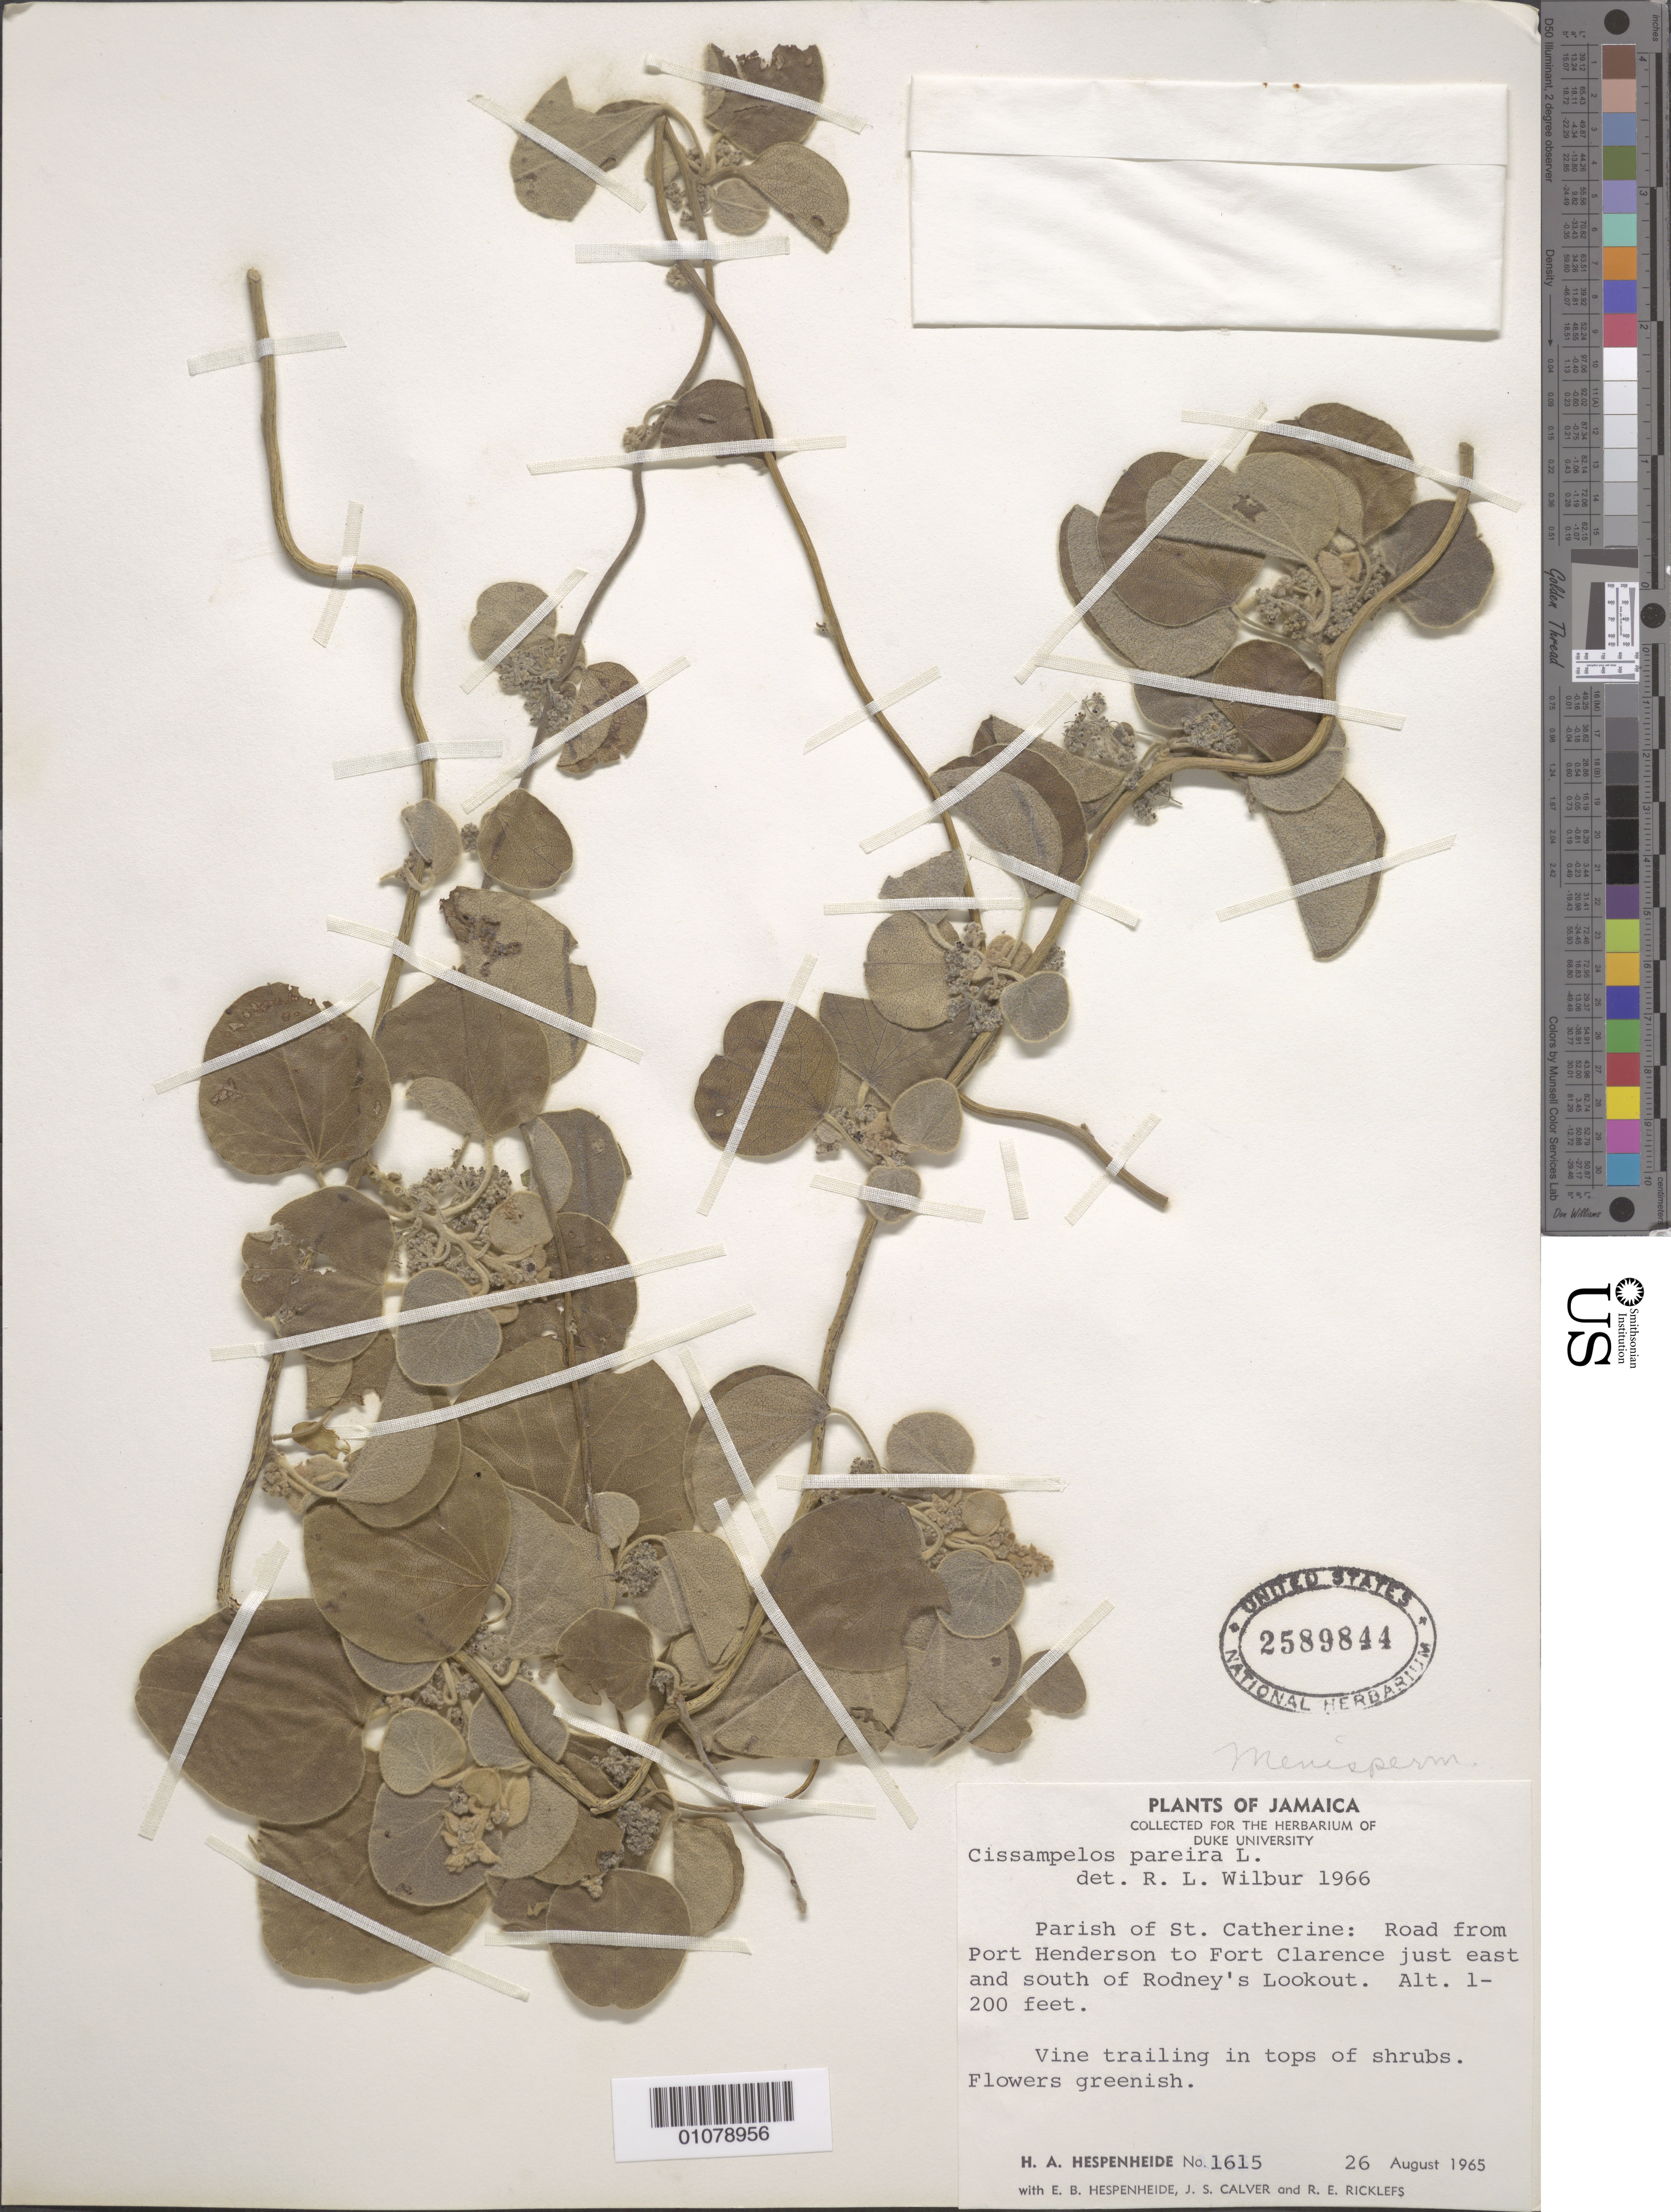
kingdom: Plantae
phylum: Tracheophyta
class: Magnoliopsida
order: Ranunculales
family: Menispermaceae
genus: Cissampelos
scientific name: Cissampelos pareira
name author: L.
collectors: H. A. Hespenheide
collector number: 1615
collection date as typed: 26 Aug 1965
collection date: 1965-08-26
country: Jamaica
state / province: Saint Catherine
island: Jamaica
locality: Parish of St. Catherine: Road from Port Henderson to Fort Clarence just E and S of Rodney's Lookout.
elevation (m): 0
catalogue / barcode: US 2589844